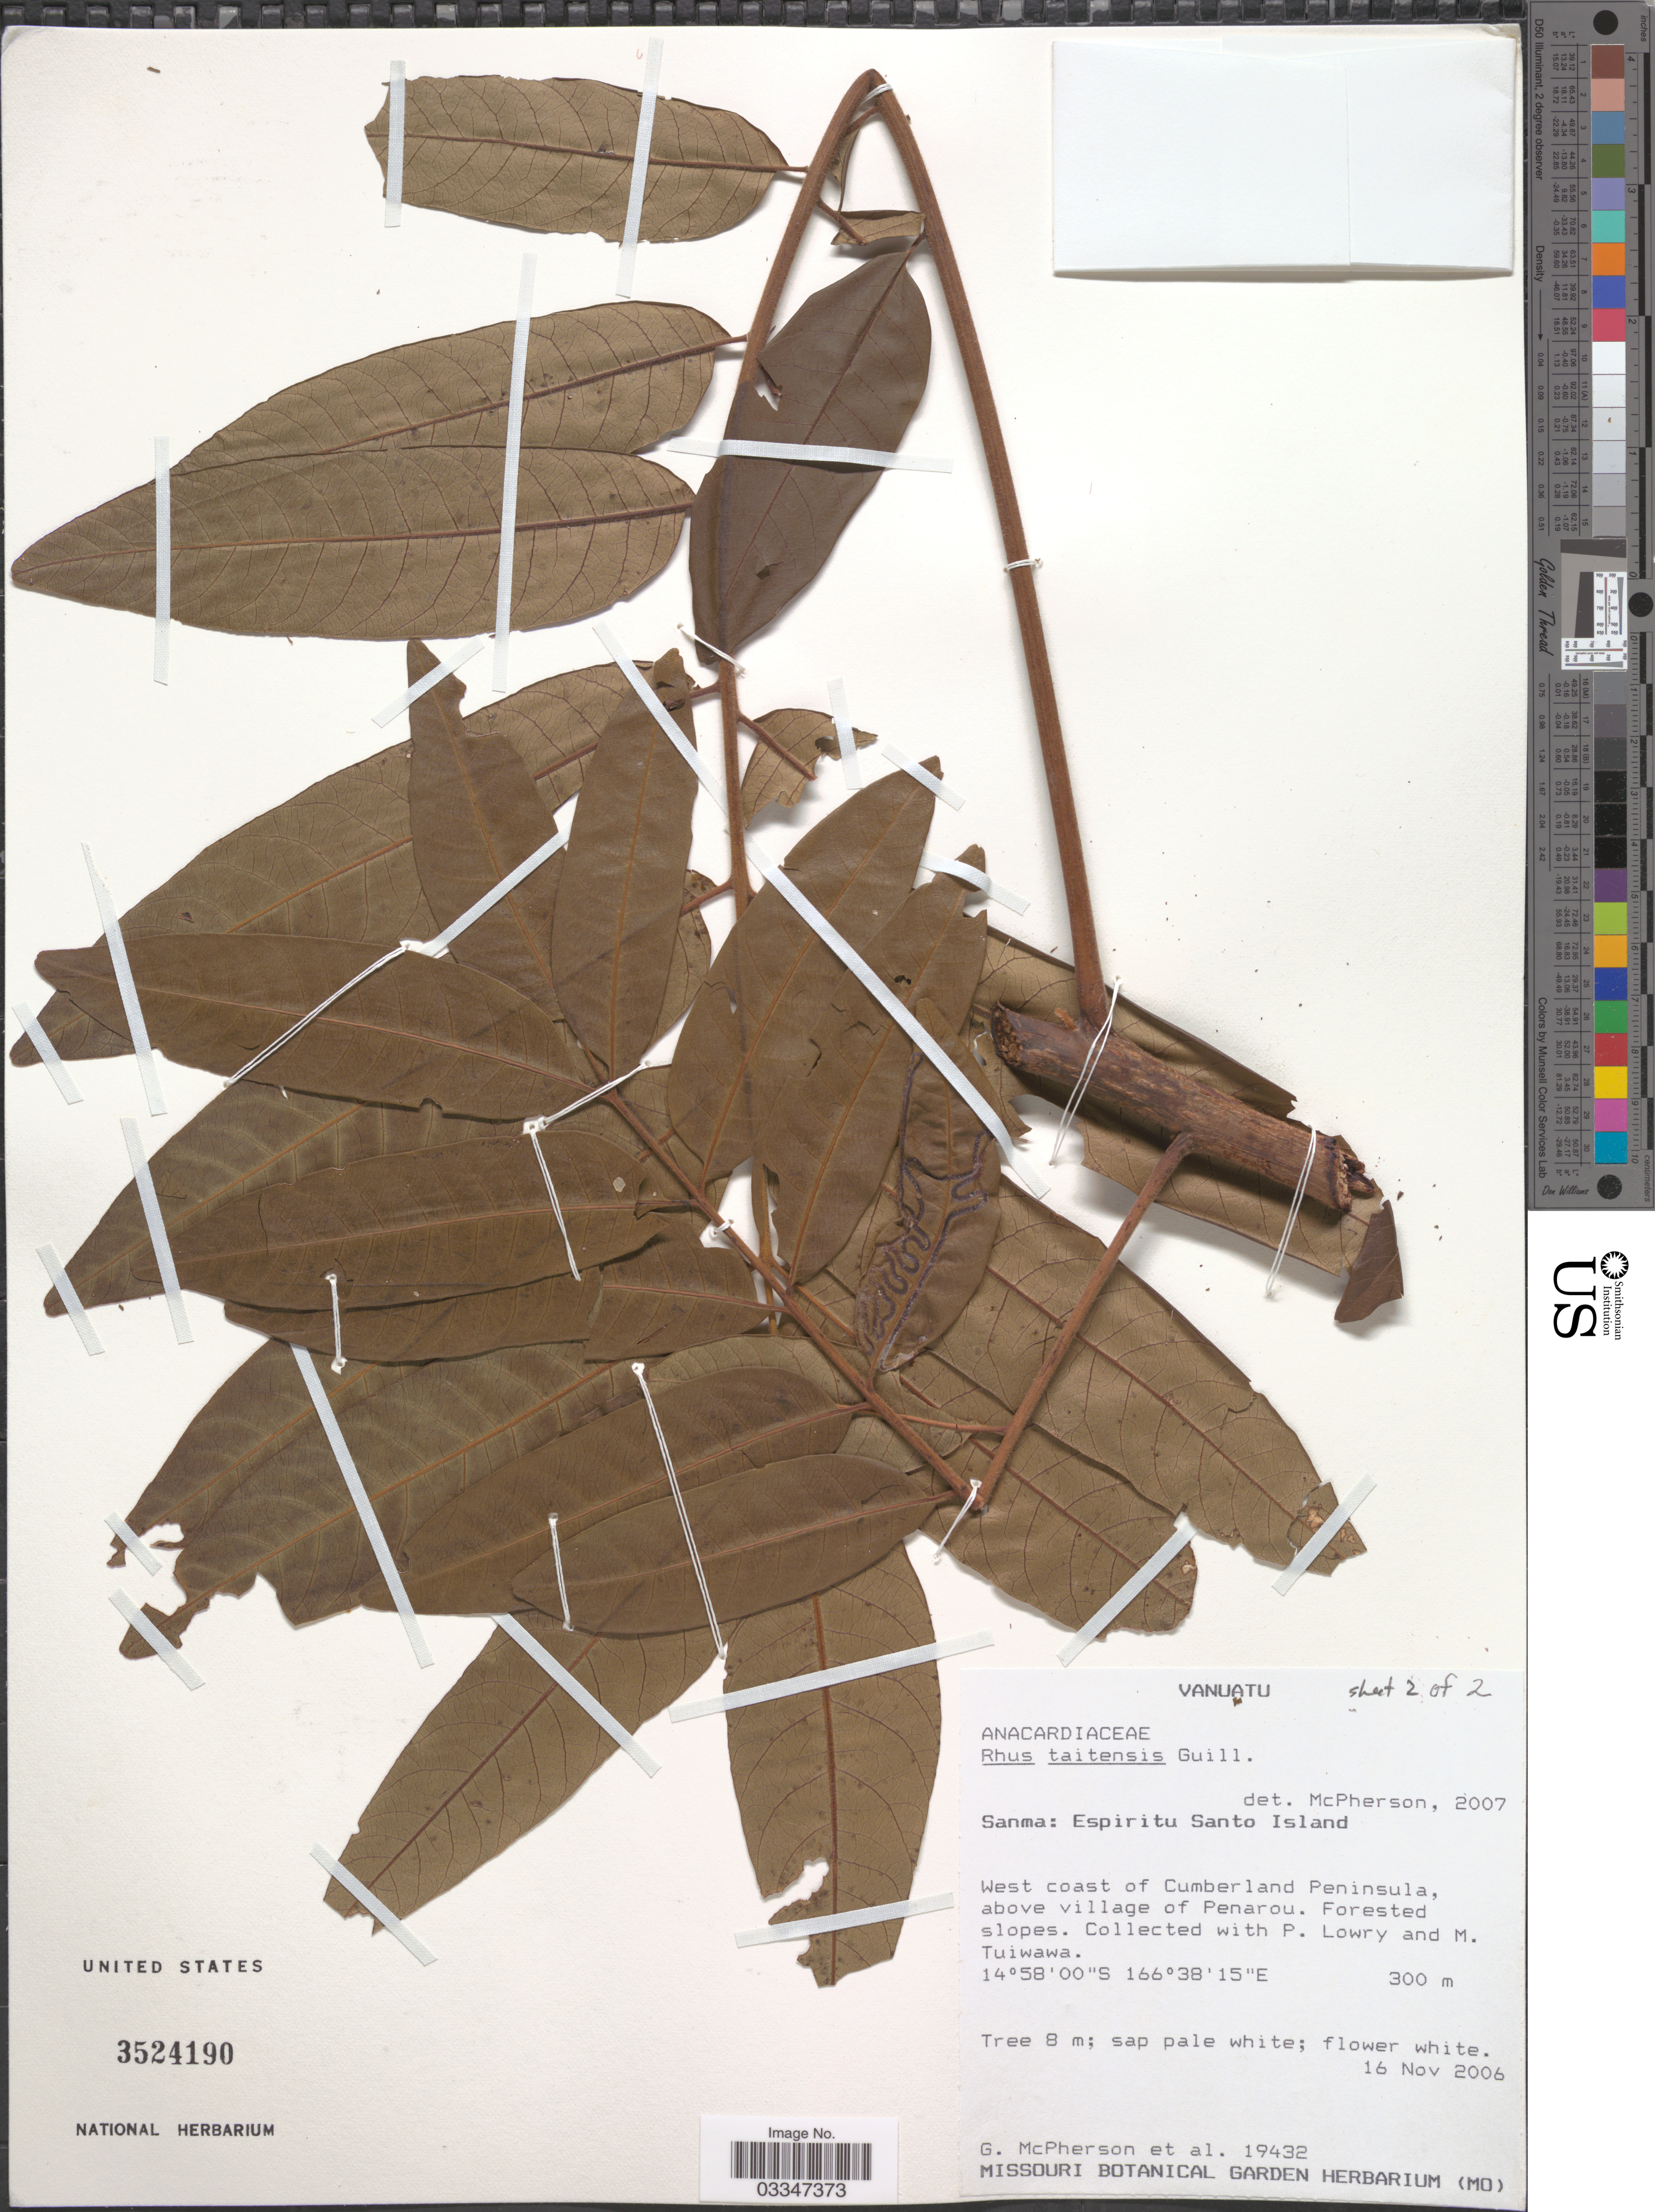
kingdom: Plantae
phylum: Tracheophyta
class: Magnoliopsida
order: Sapindales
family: Anacardiaceae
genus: Rhus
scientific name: Rhus taitensis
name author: Guill.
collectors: G. McPherson, P. Lowry & M. Tuiwawa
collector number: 19432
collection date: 2006-11-16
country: Vanuatu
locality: Sanma: Espiritu Santo Island. West coast of Cumberland Peninsula, above village of Penarou.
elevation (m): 300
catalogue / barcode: US 3524190